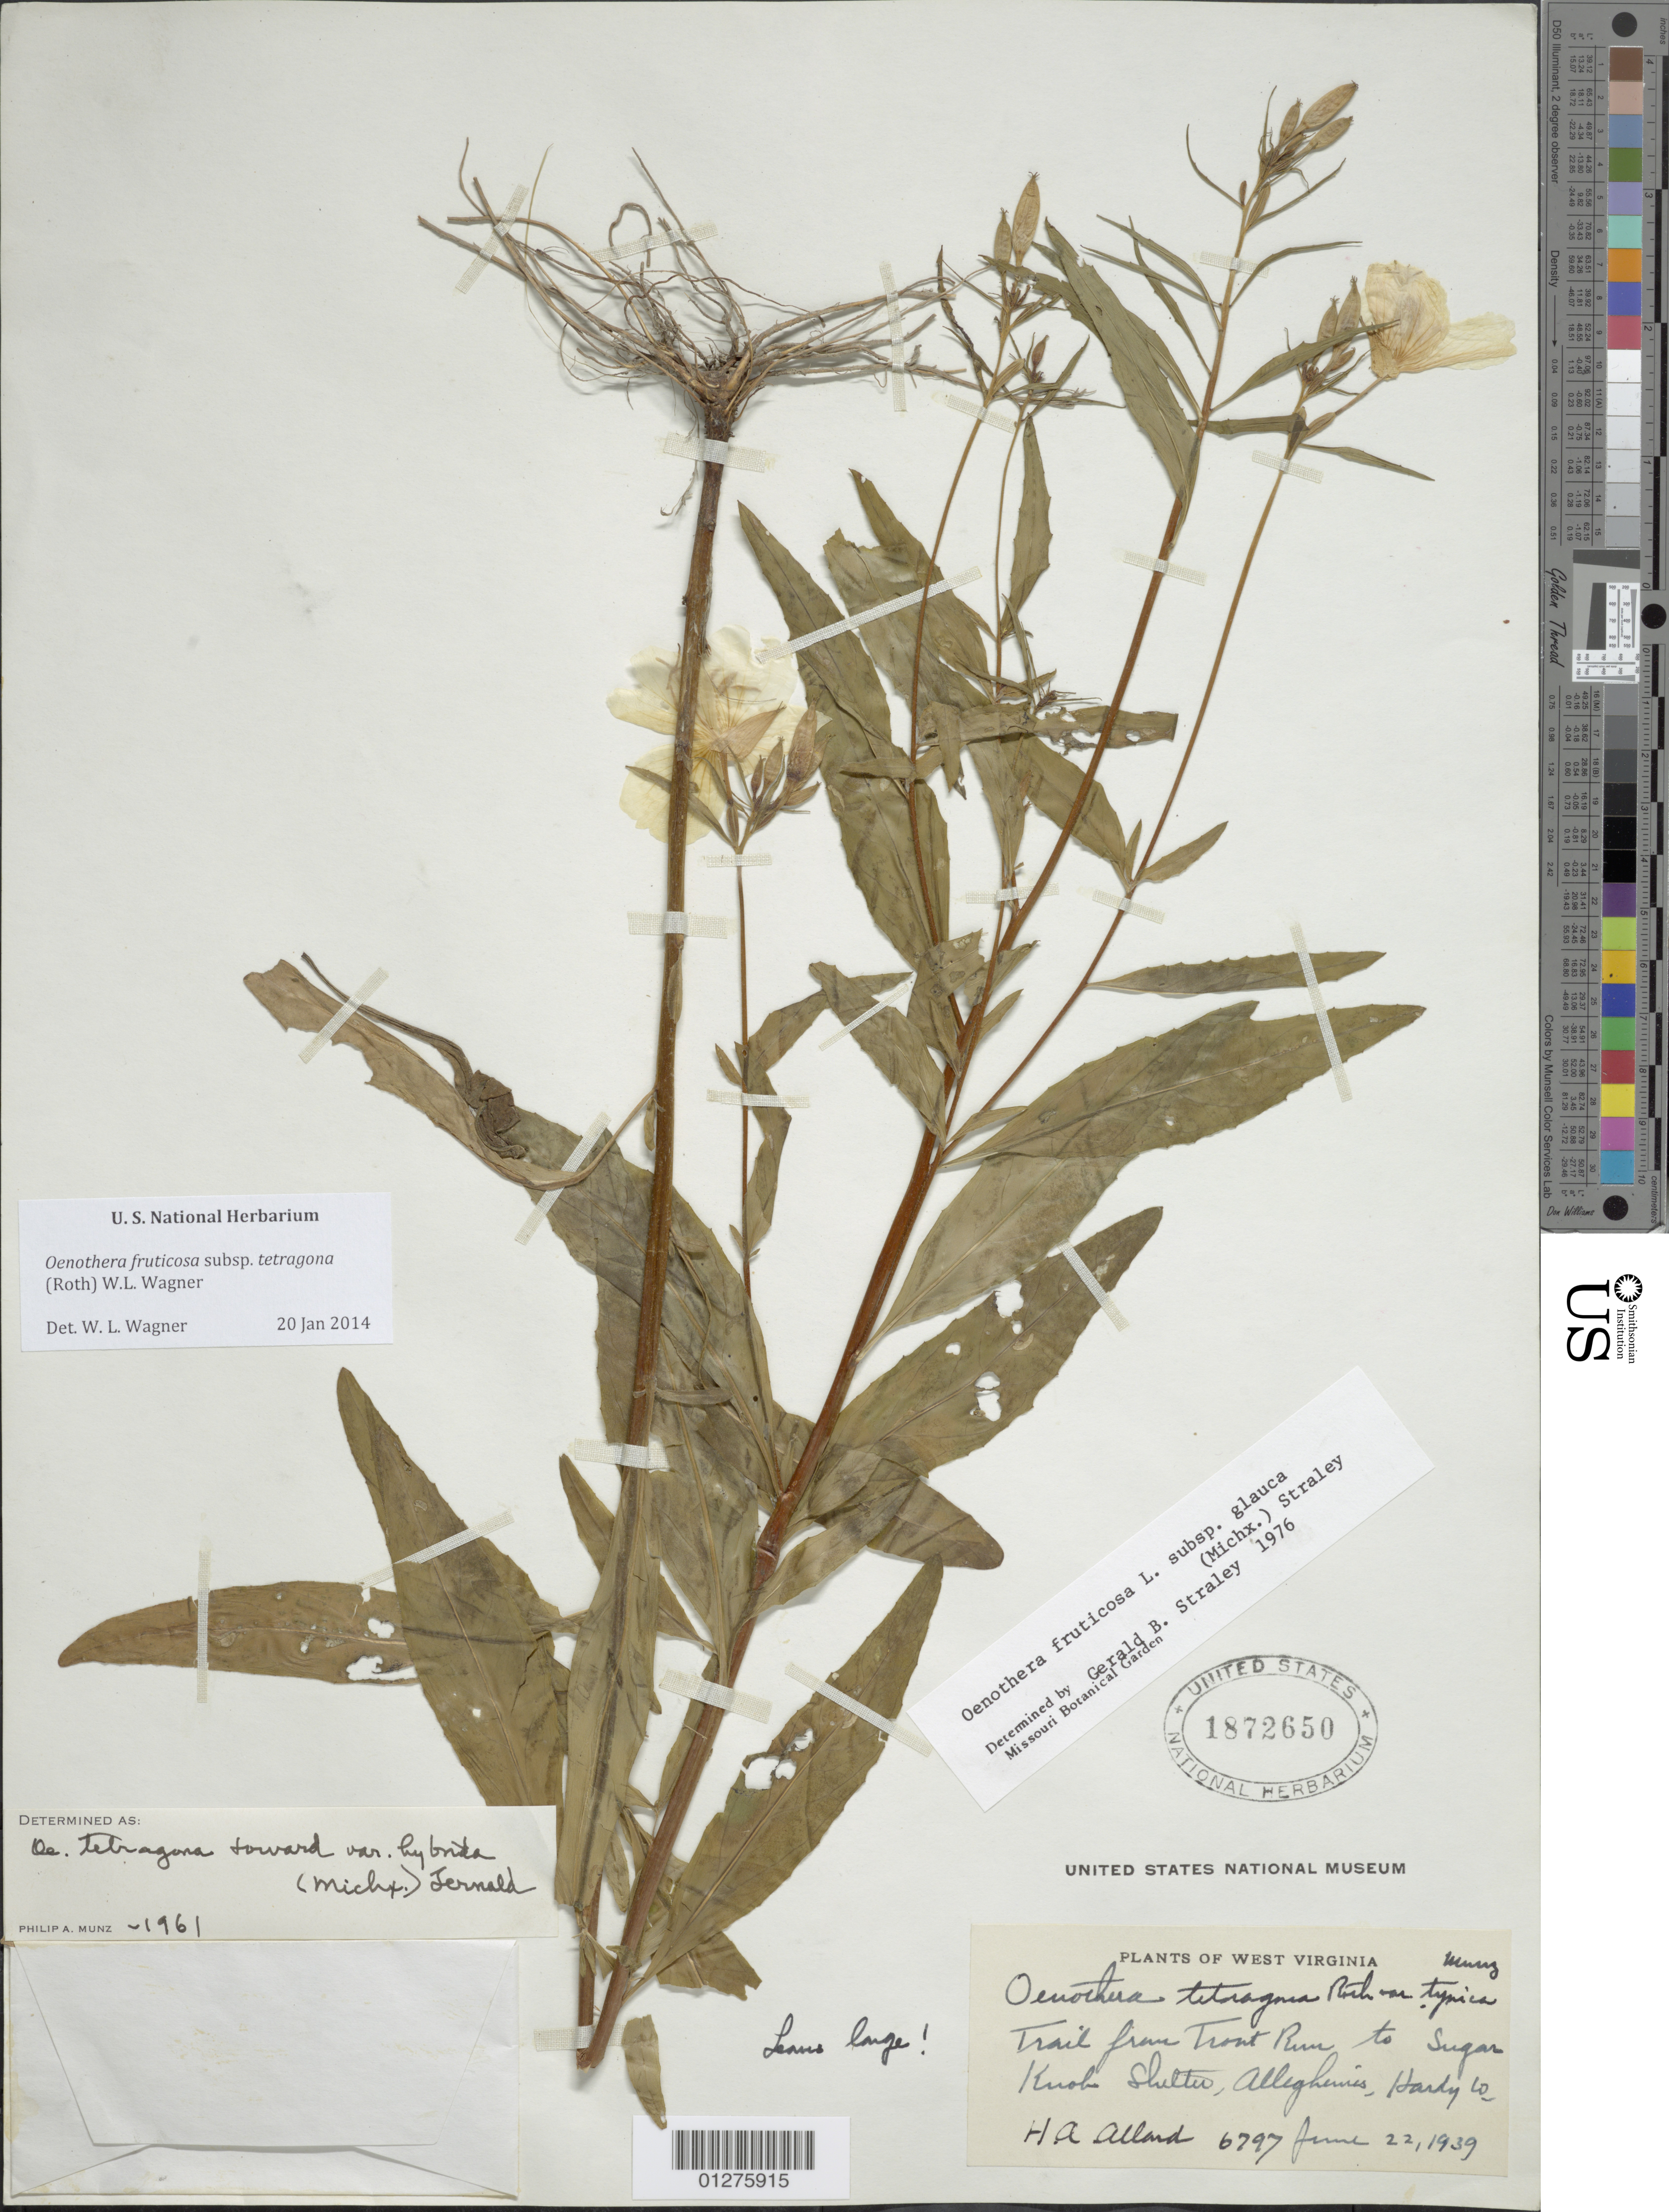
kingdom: Plantae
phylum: Tracheophyta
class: Magnoliopsida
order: Myrtales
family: Onagraceae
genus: Oenothera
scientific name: Oenothera fruticosa subsp. tetragona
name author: (Roth) W.L. Wagner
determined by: Wagner, W. L., (BOT), Smithsonian Institution - National Museum of Natural History (UNITED STATES)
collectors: H. A. Allard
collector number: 6797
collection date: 1939-06-22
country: United States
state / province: West Virginia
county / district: Hardy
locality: Trail fromTrout Run to Sugar Knob Shelter, Allegheny.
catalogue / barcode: US 1872650